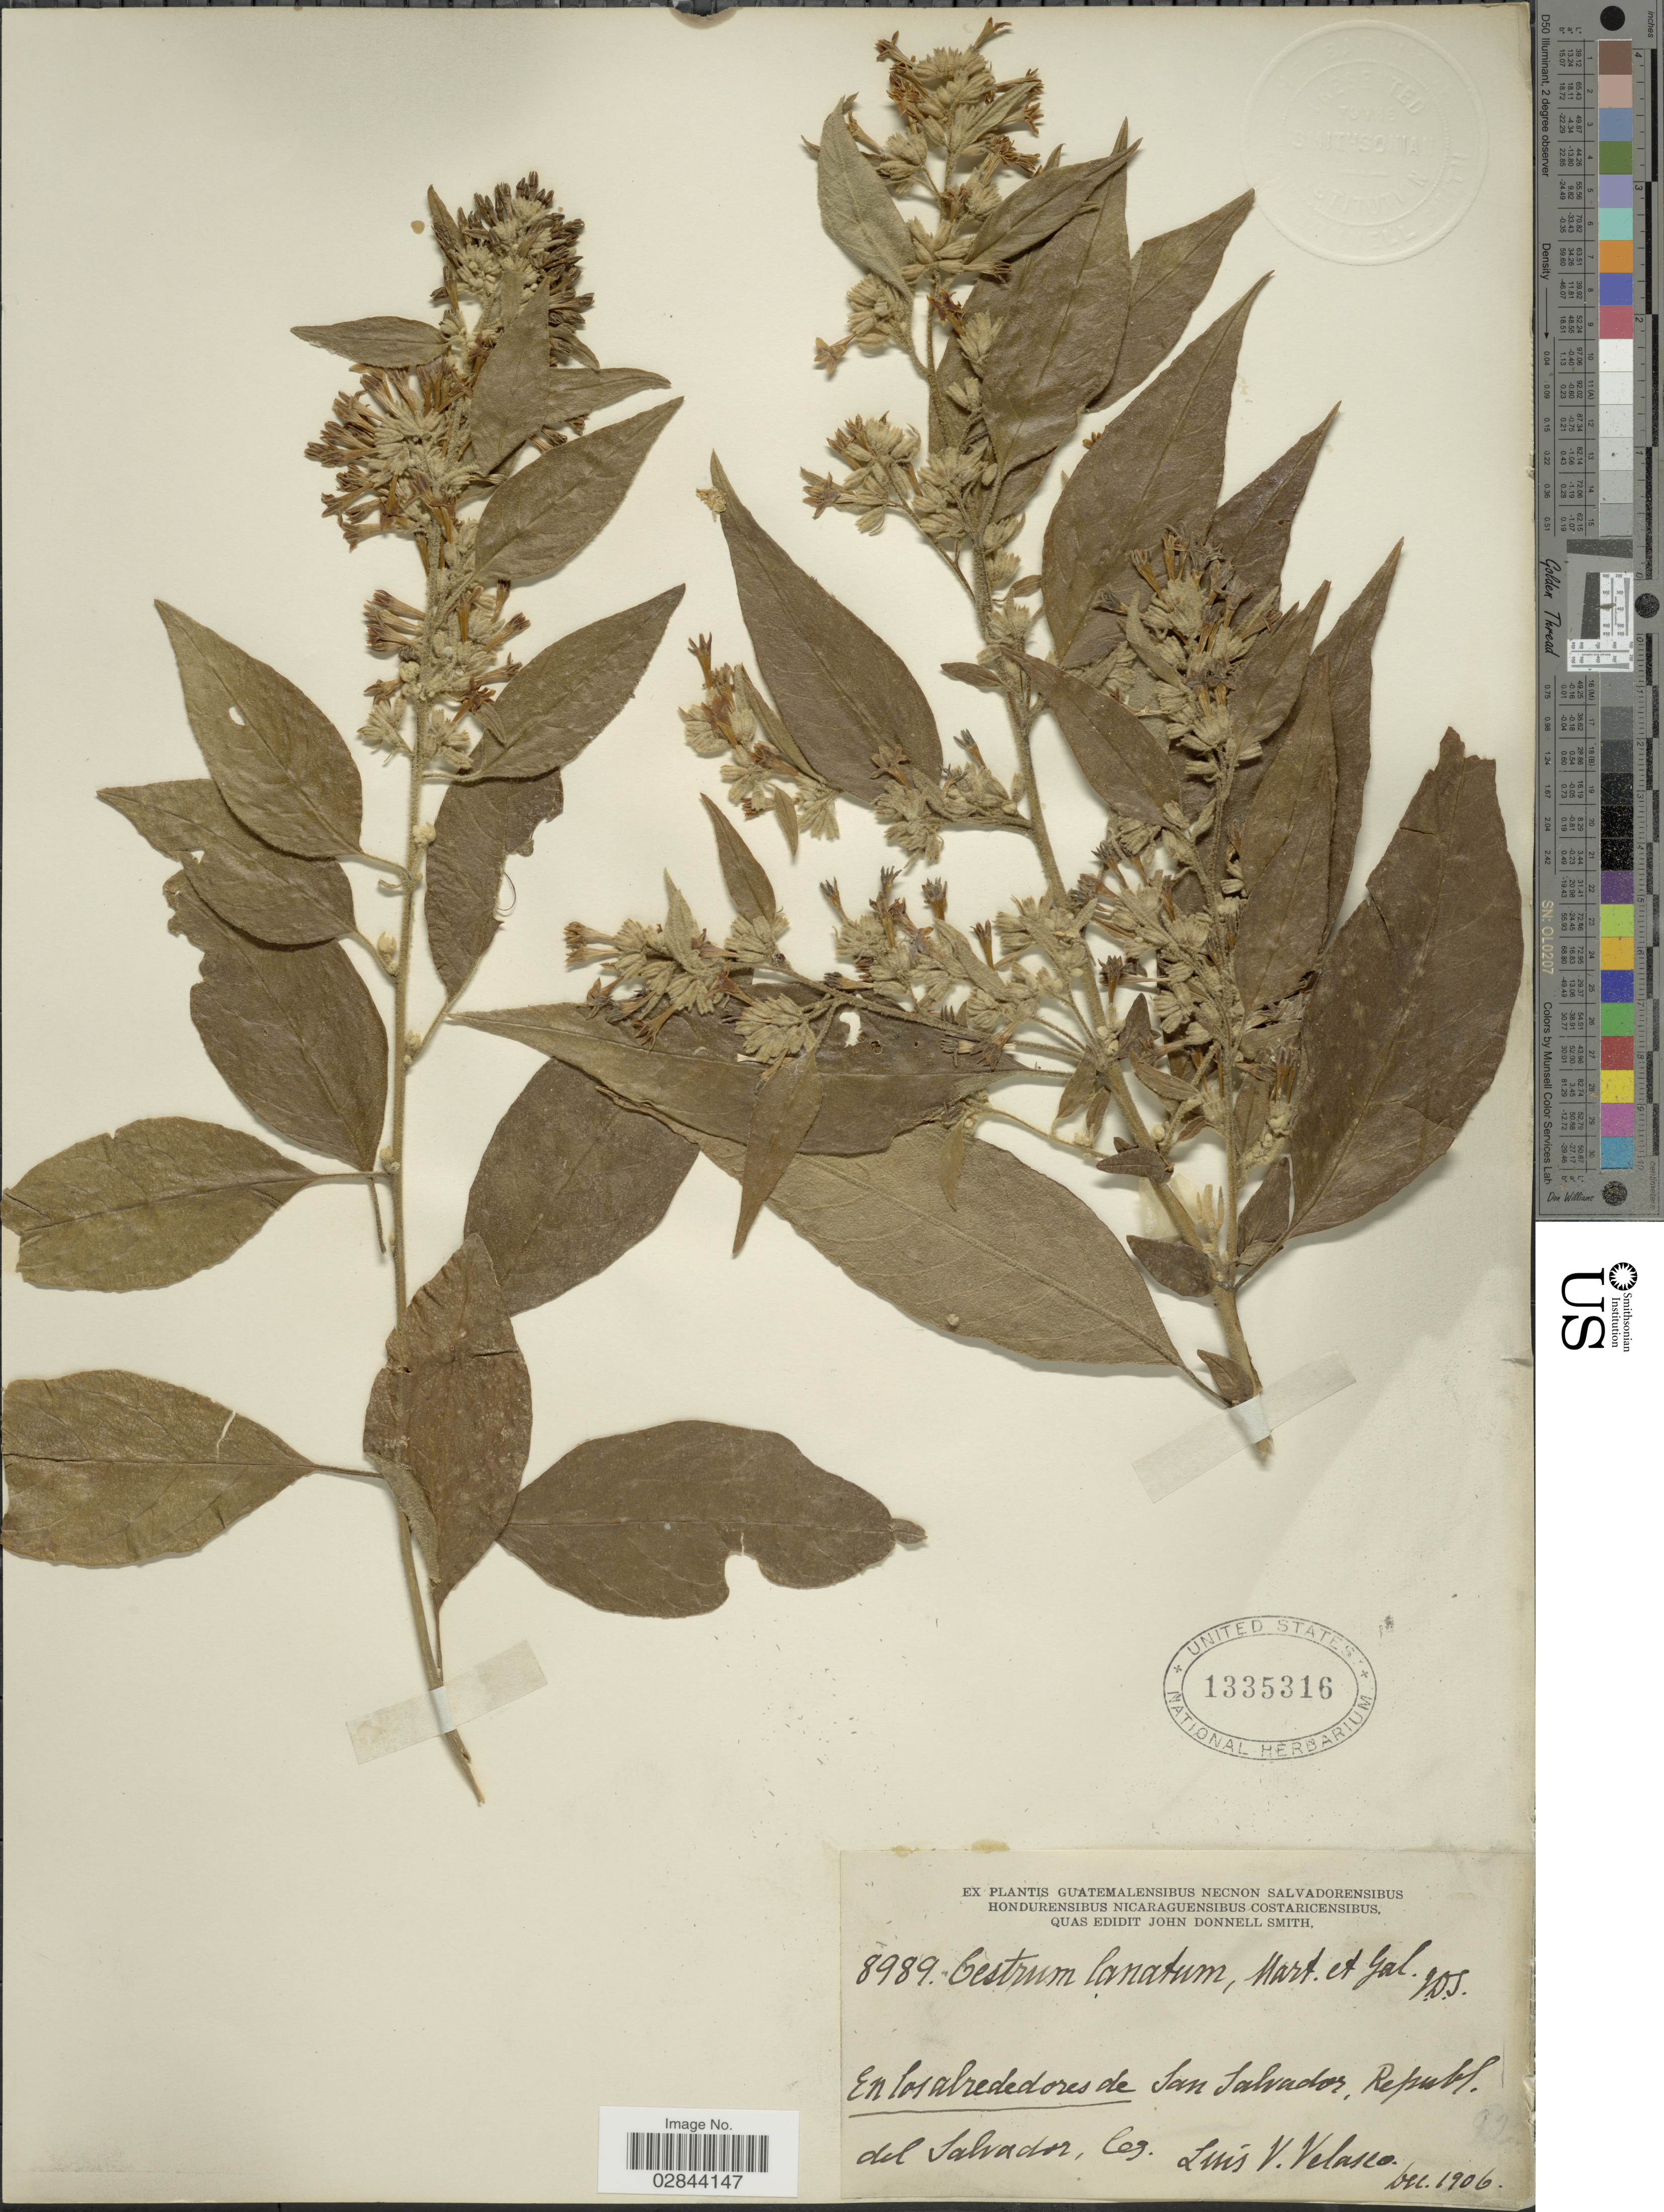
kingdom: Plantae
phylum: Tracheophyta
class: Magnoliopsida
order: Solanales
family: Solanaceae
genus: Cestrum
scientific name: Cestrum lanatum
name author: M. Martens & Galeotti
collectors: L. Velasco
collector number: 8989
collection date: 1906-12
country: El Salvador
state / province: San Salvador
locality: En los alrededores de San Salvador, Republ. del Salvador.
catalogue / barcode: US 1335316